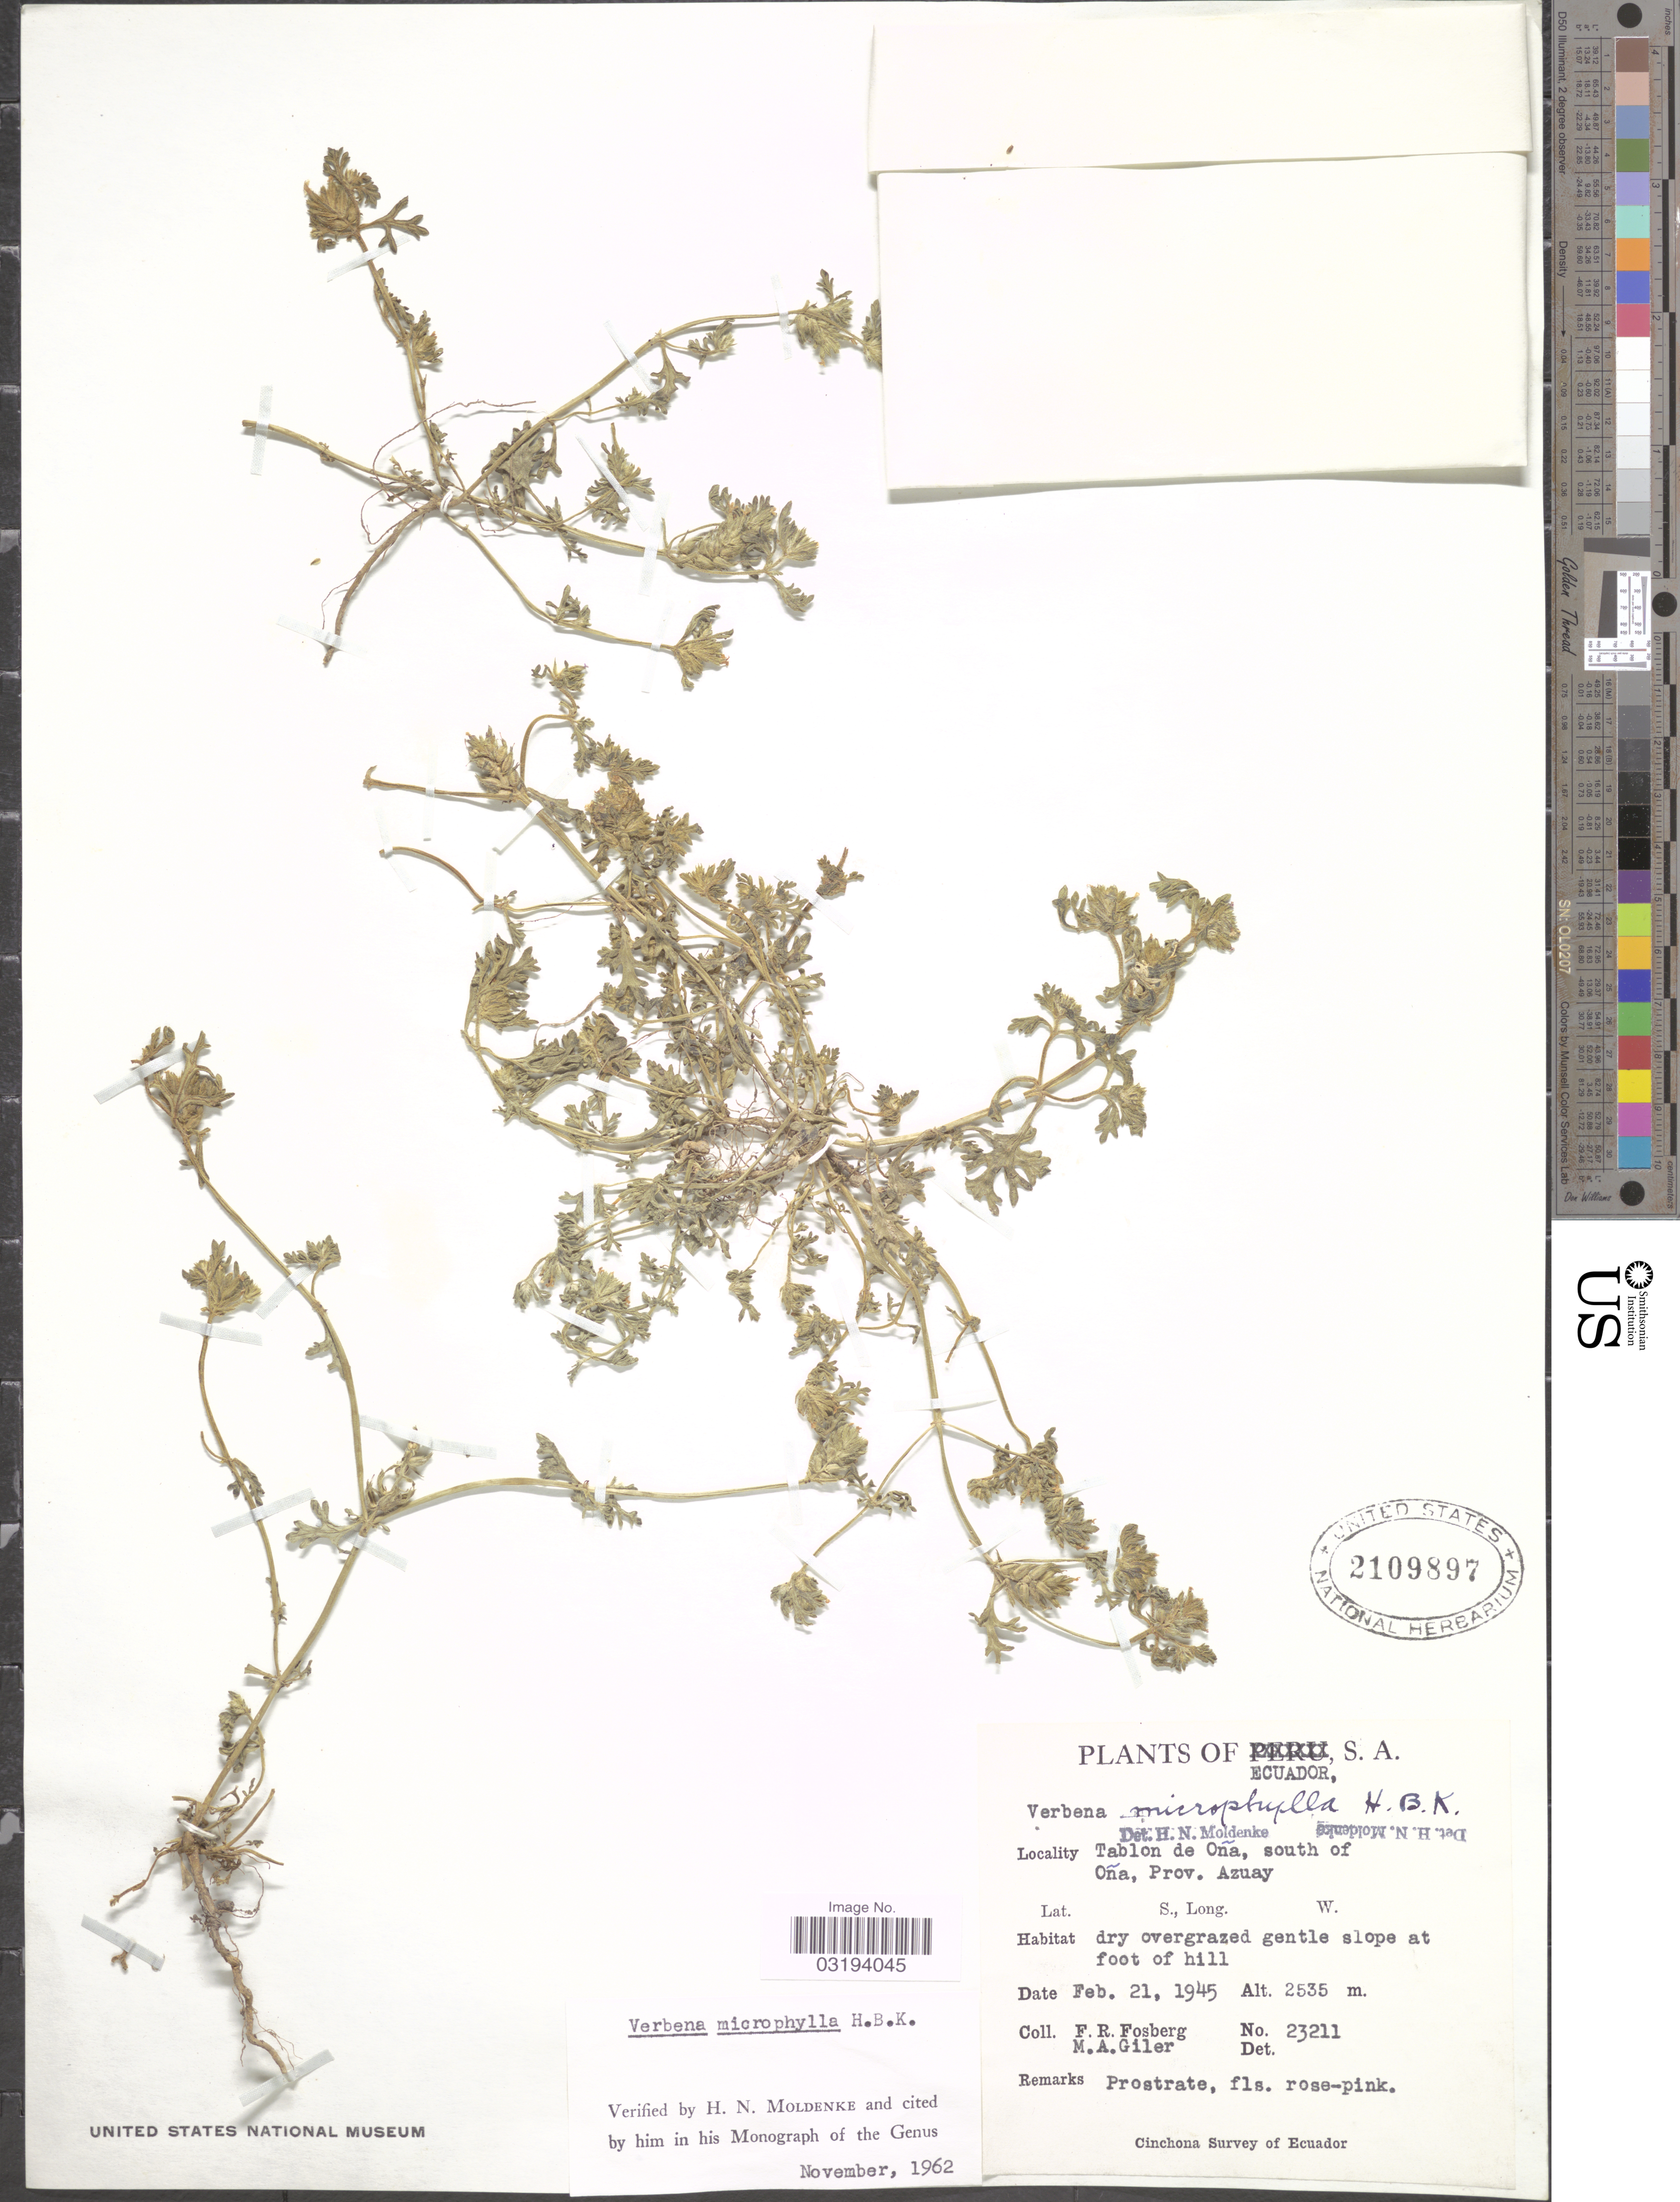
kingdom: Plantae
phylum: Tracheophyta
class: Magnoliopsida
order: Lamiales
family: Verbenaceae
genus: Verbena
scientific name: Verbena microphylla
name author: Kunth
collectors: F. R. Fosberg & M. Giler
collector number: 23211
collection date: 1945-02-21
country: Ecuador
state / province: Azuay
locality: Tablon de Oña, south of Oña.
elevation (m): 2535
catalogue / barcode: US 2109897